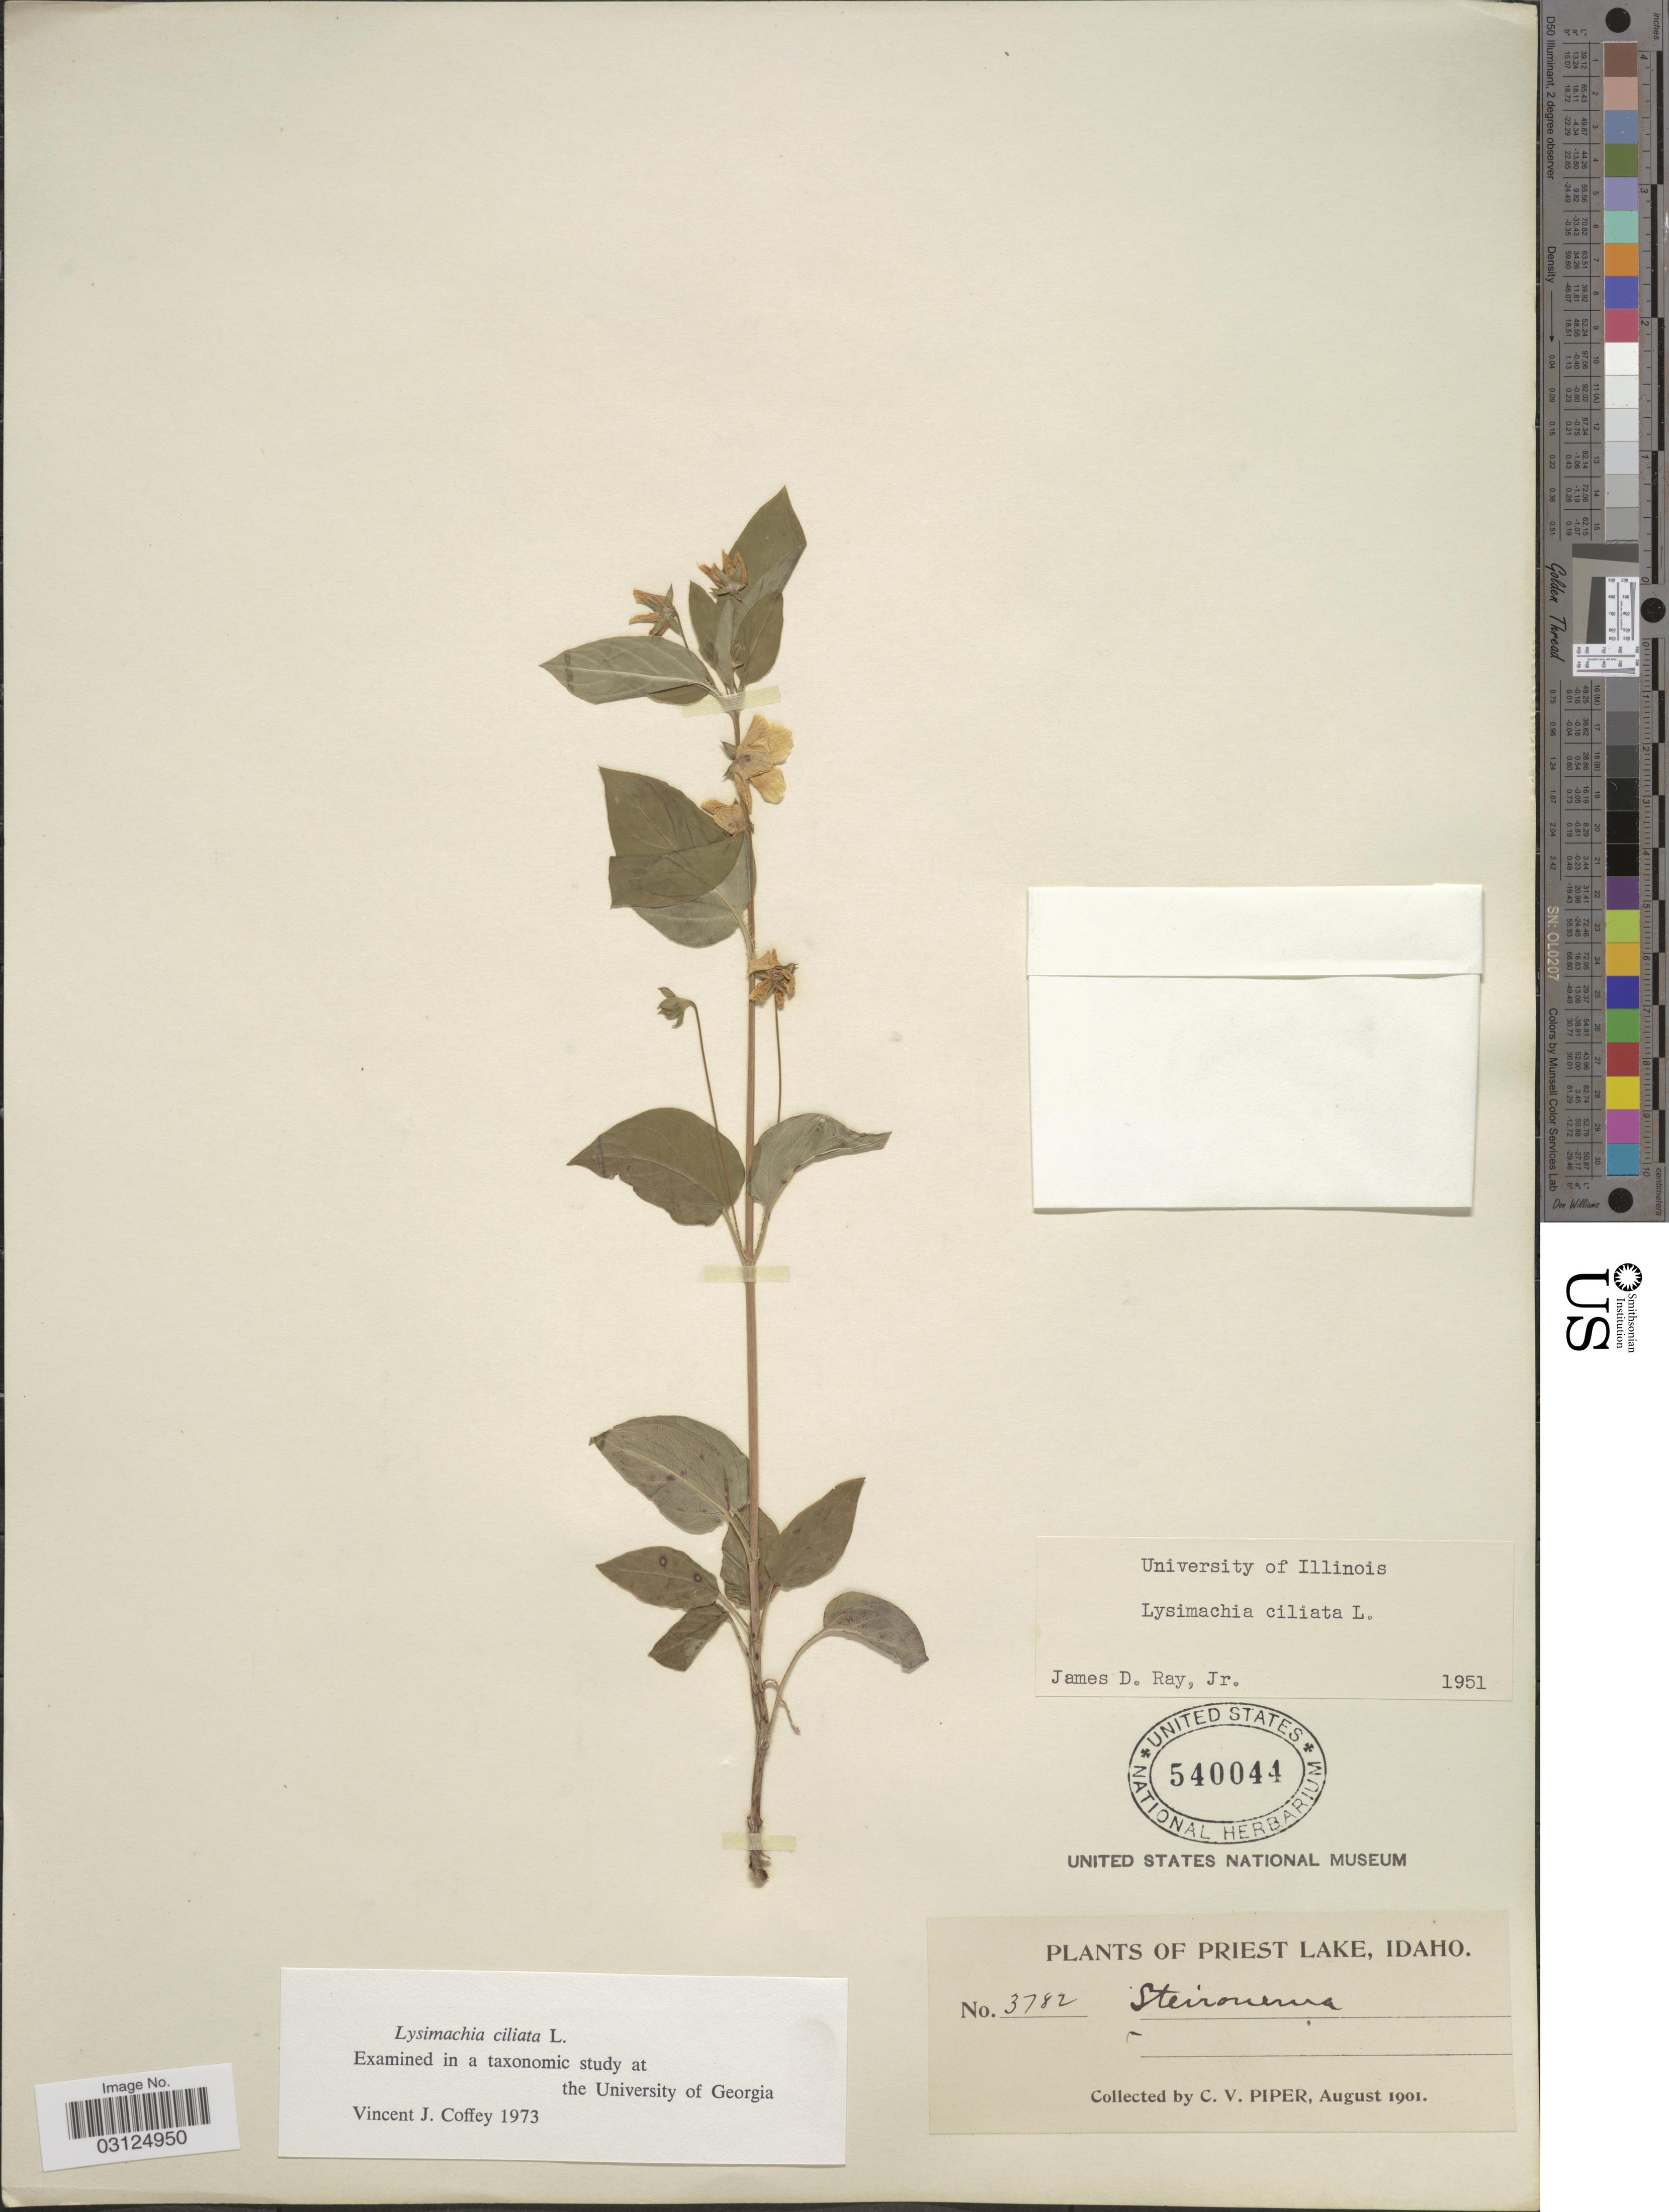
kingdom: Plantae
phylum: Tracheophyta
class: Magnoliopsida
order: Ericales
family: Primulaceae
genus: Lysimachia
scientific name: Lysimachia ciliata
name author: L.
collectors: C. V. Piper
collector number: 3782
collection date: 1901-08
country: United States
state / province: Idaho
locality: Priest Lake.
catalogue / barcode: US 540044